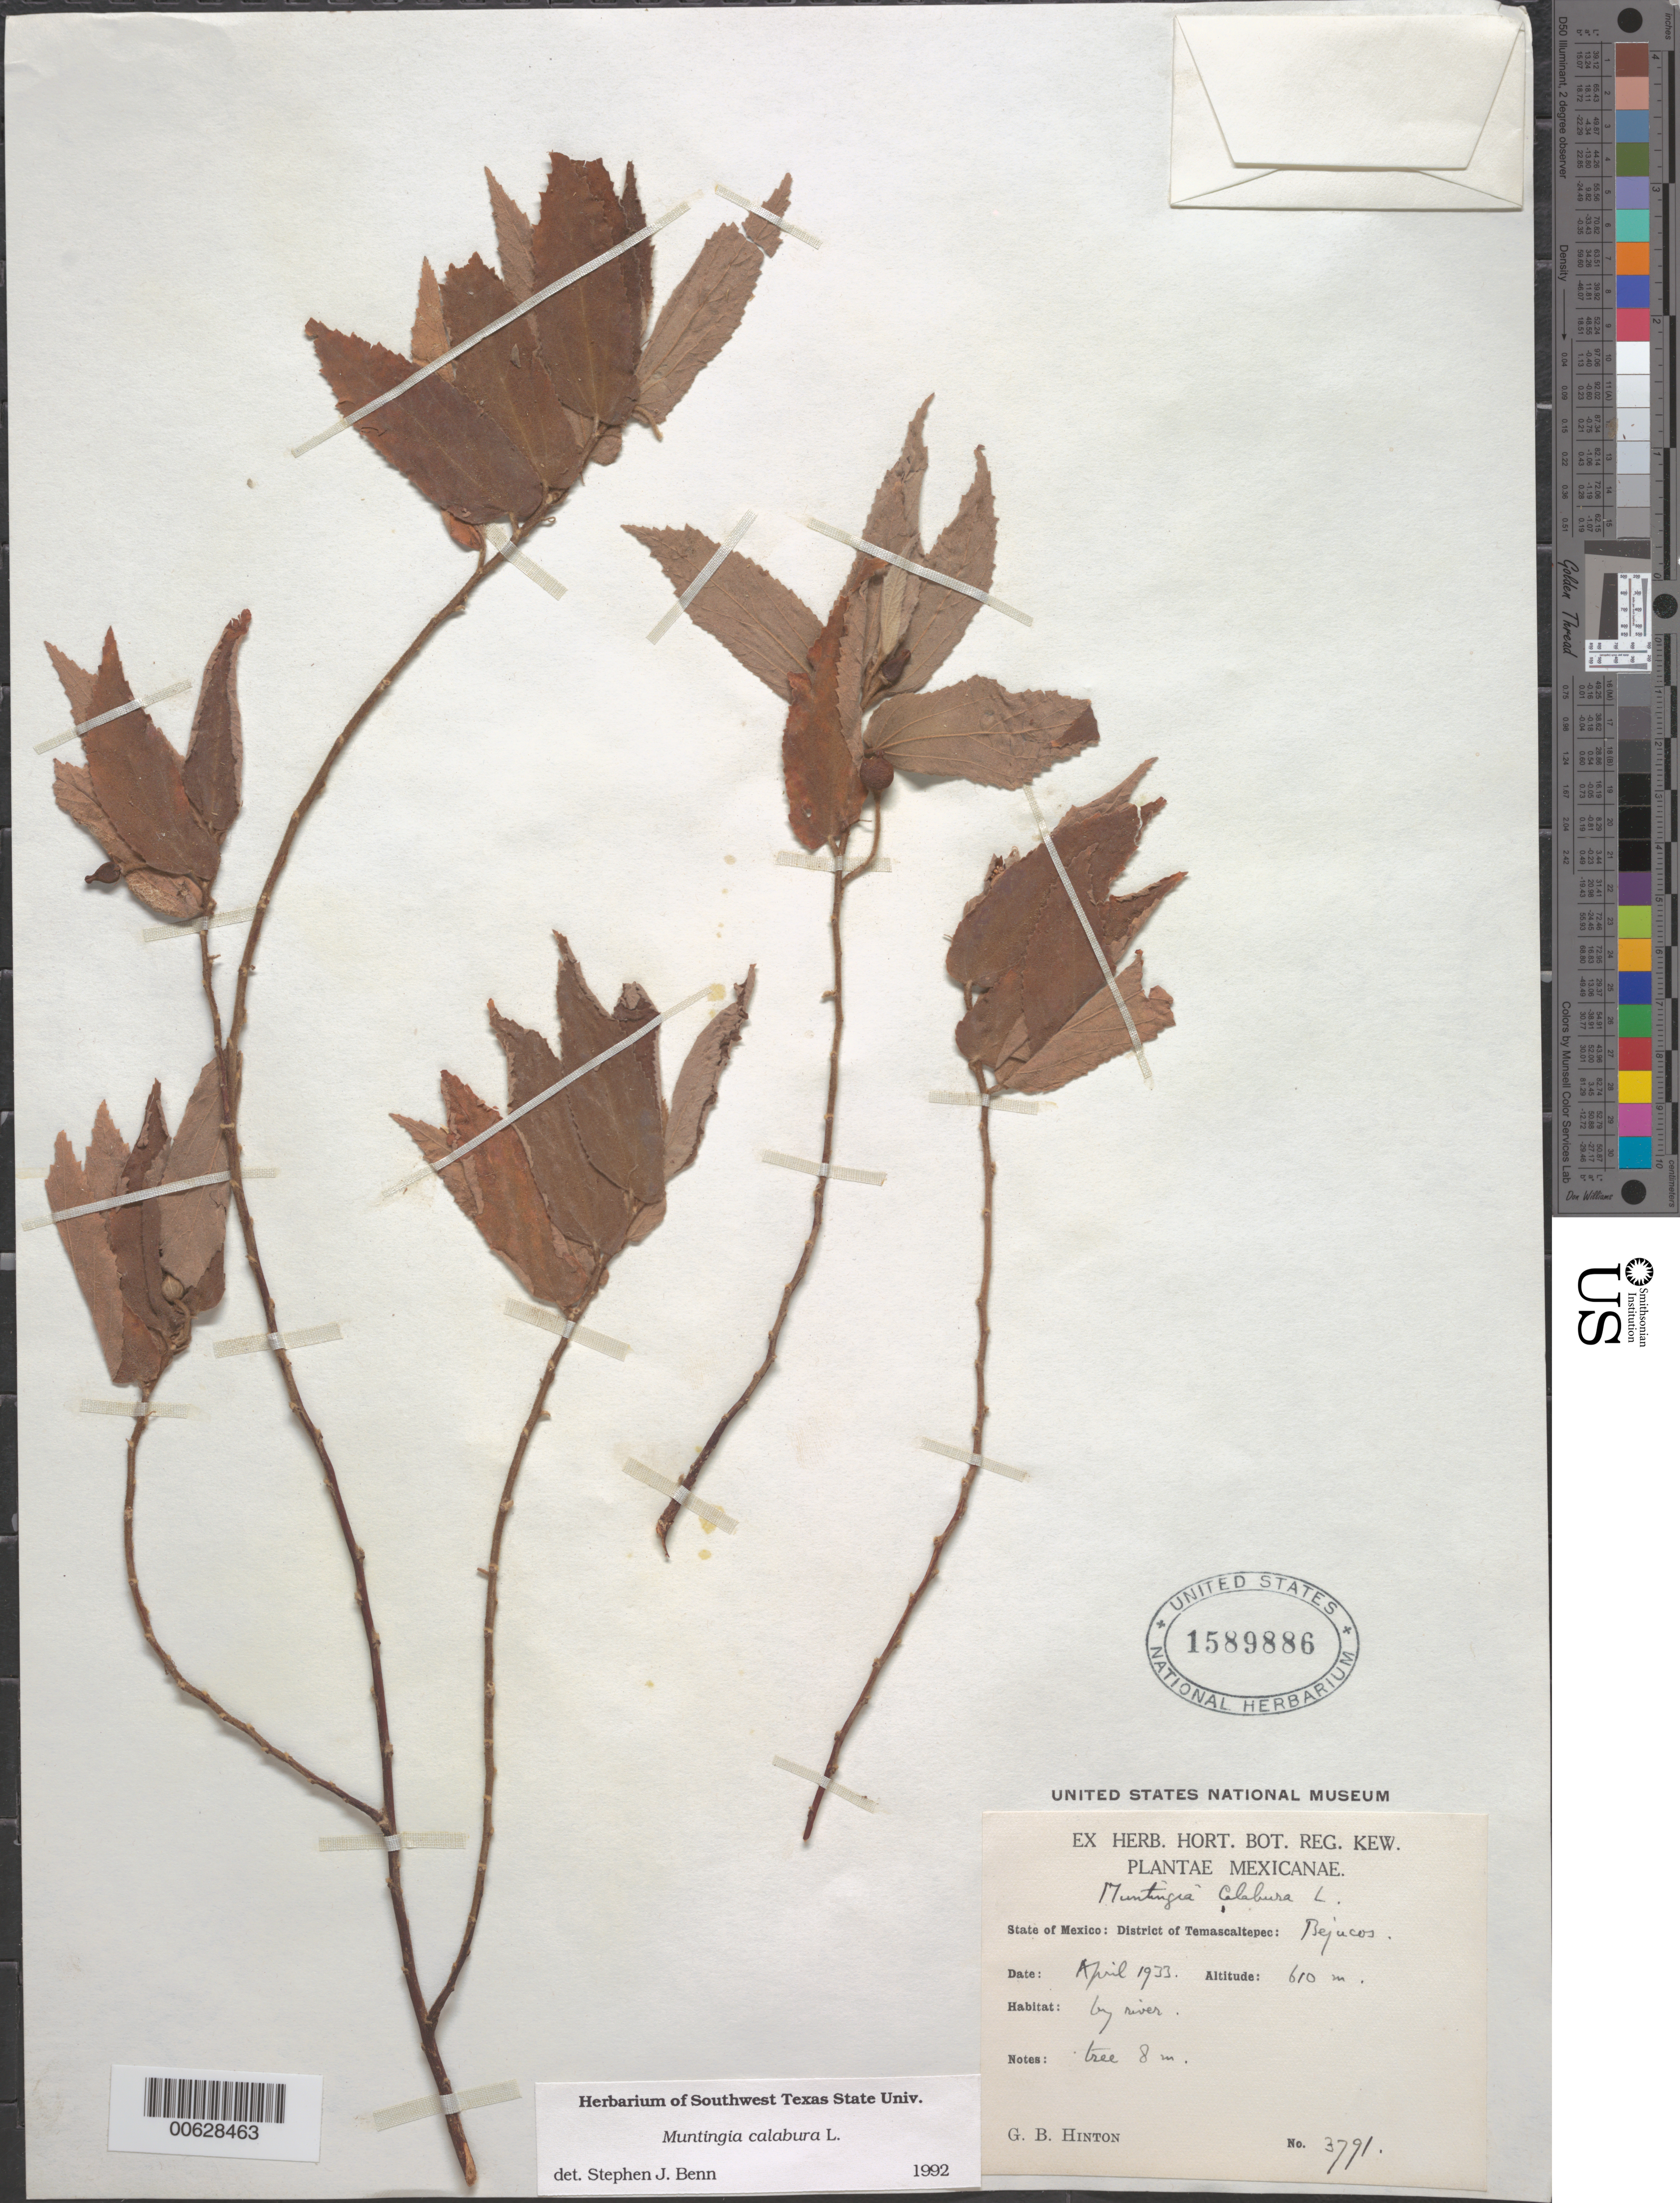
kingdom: Plantae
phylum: Tracheophyta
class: Magnoliopsida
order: Malvales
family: Muntingiaceae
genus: Muntingia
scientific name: Muntingia calabura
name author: L.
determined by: Benn, S. J.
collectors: G. B. Hinton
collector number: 3791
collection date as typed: Apr 1933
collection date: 1933-04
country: Mexico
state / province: México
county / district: Temascaltepec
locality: Bejucos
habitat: By river.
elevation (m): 610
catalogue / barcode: US 1589886